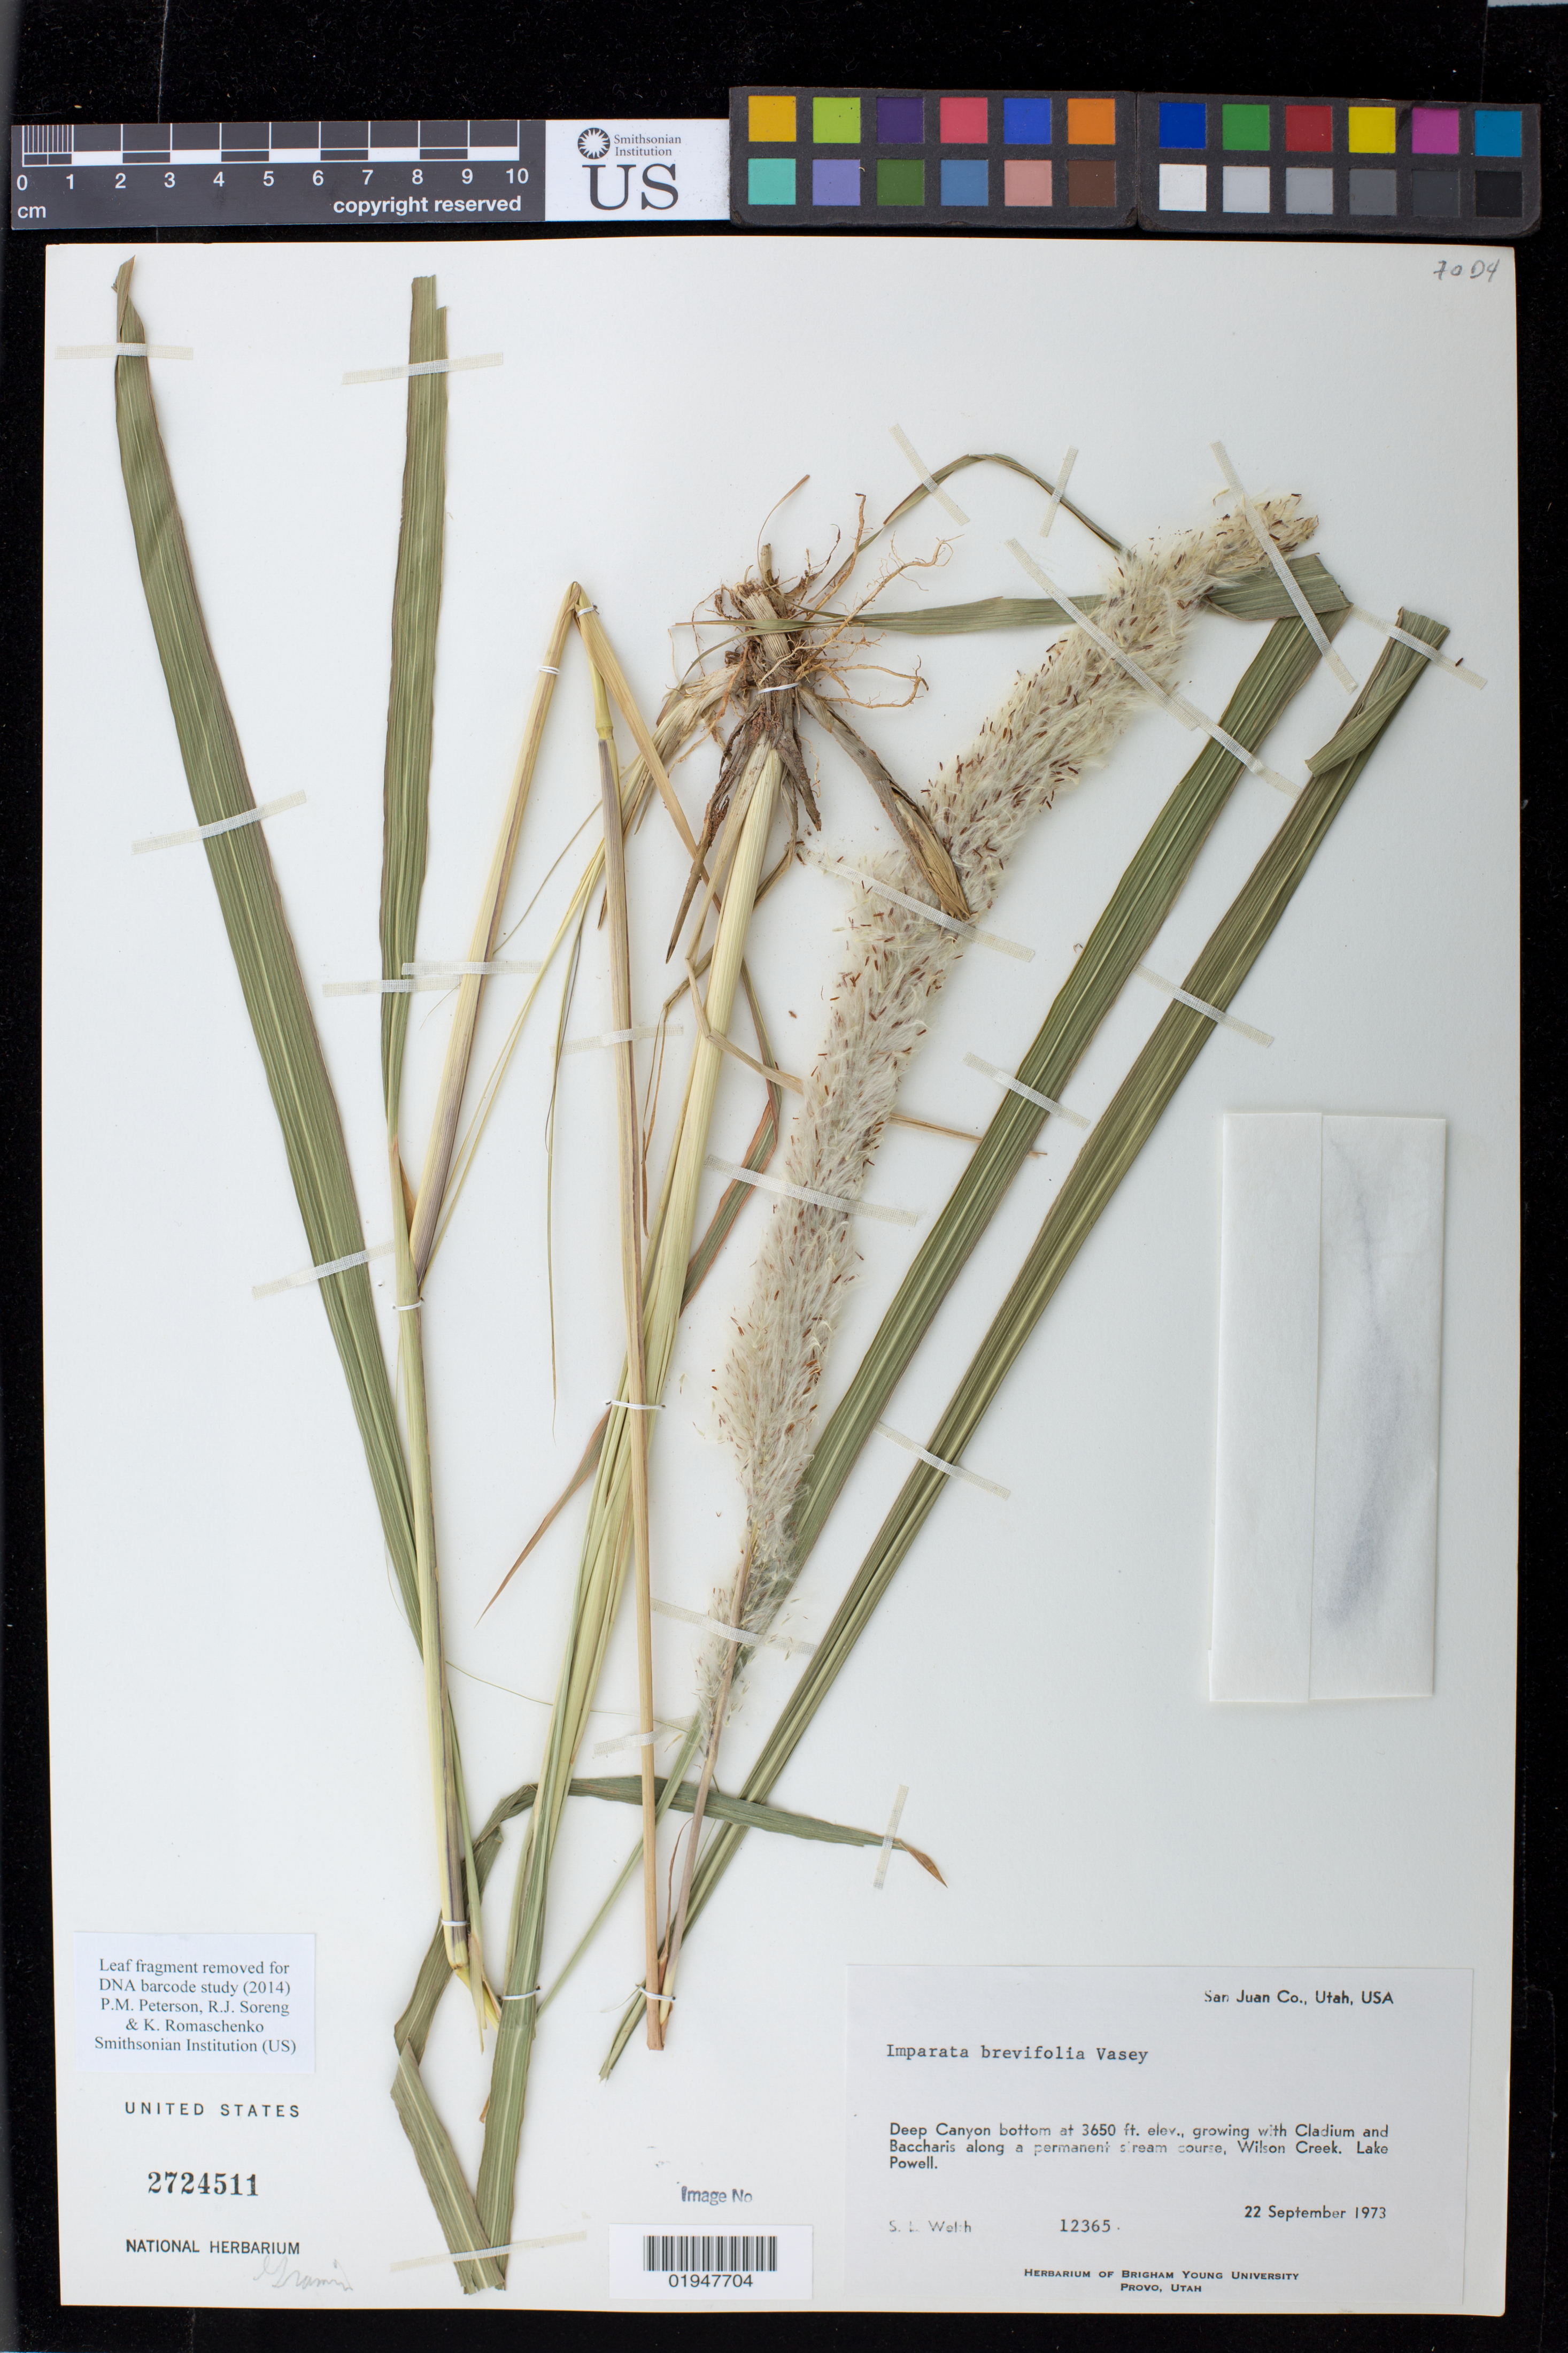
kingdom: Plantae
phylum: Tracheophyta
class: Liliopsida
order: Poales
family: Poaceae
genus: Imperata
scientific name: Imperata brevifolia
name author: Vasey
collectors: S. Welsh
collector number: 12365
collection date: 1973-09-22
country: United States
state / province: Utah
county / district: San Juan County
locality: Deep Canyon bottom, Wilson Creek. Lake Powell.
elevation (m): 1113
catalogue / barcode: US 2724511